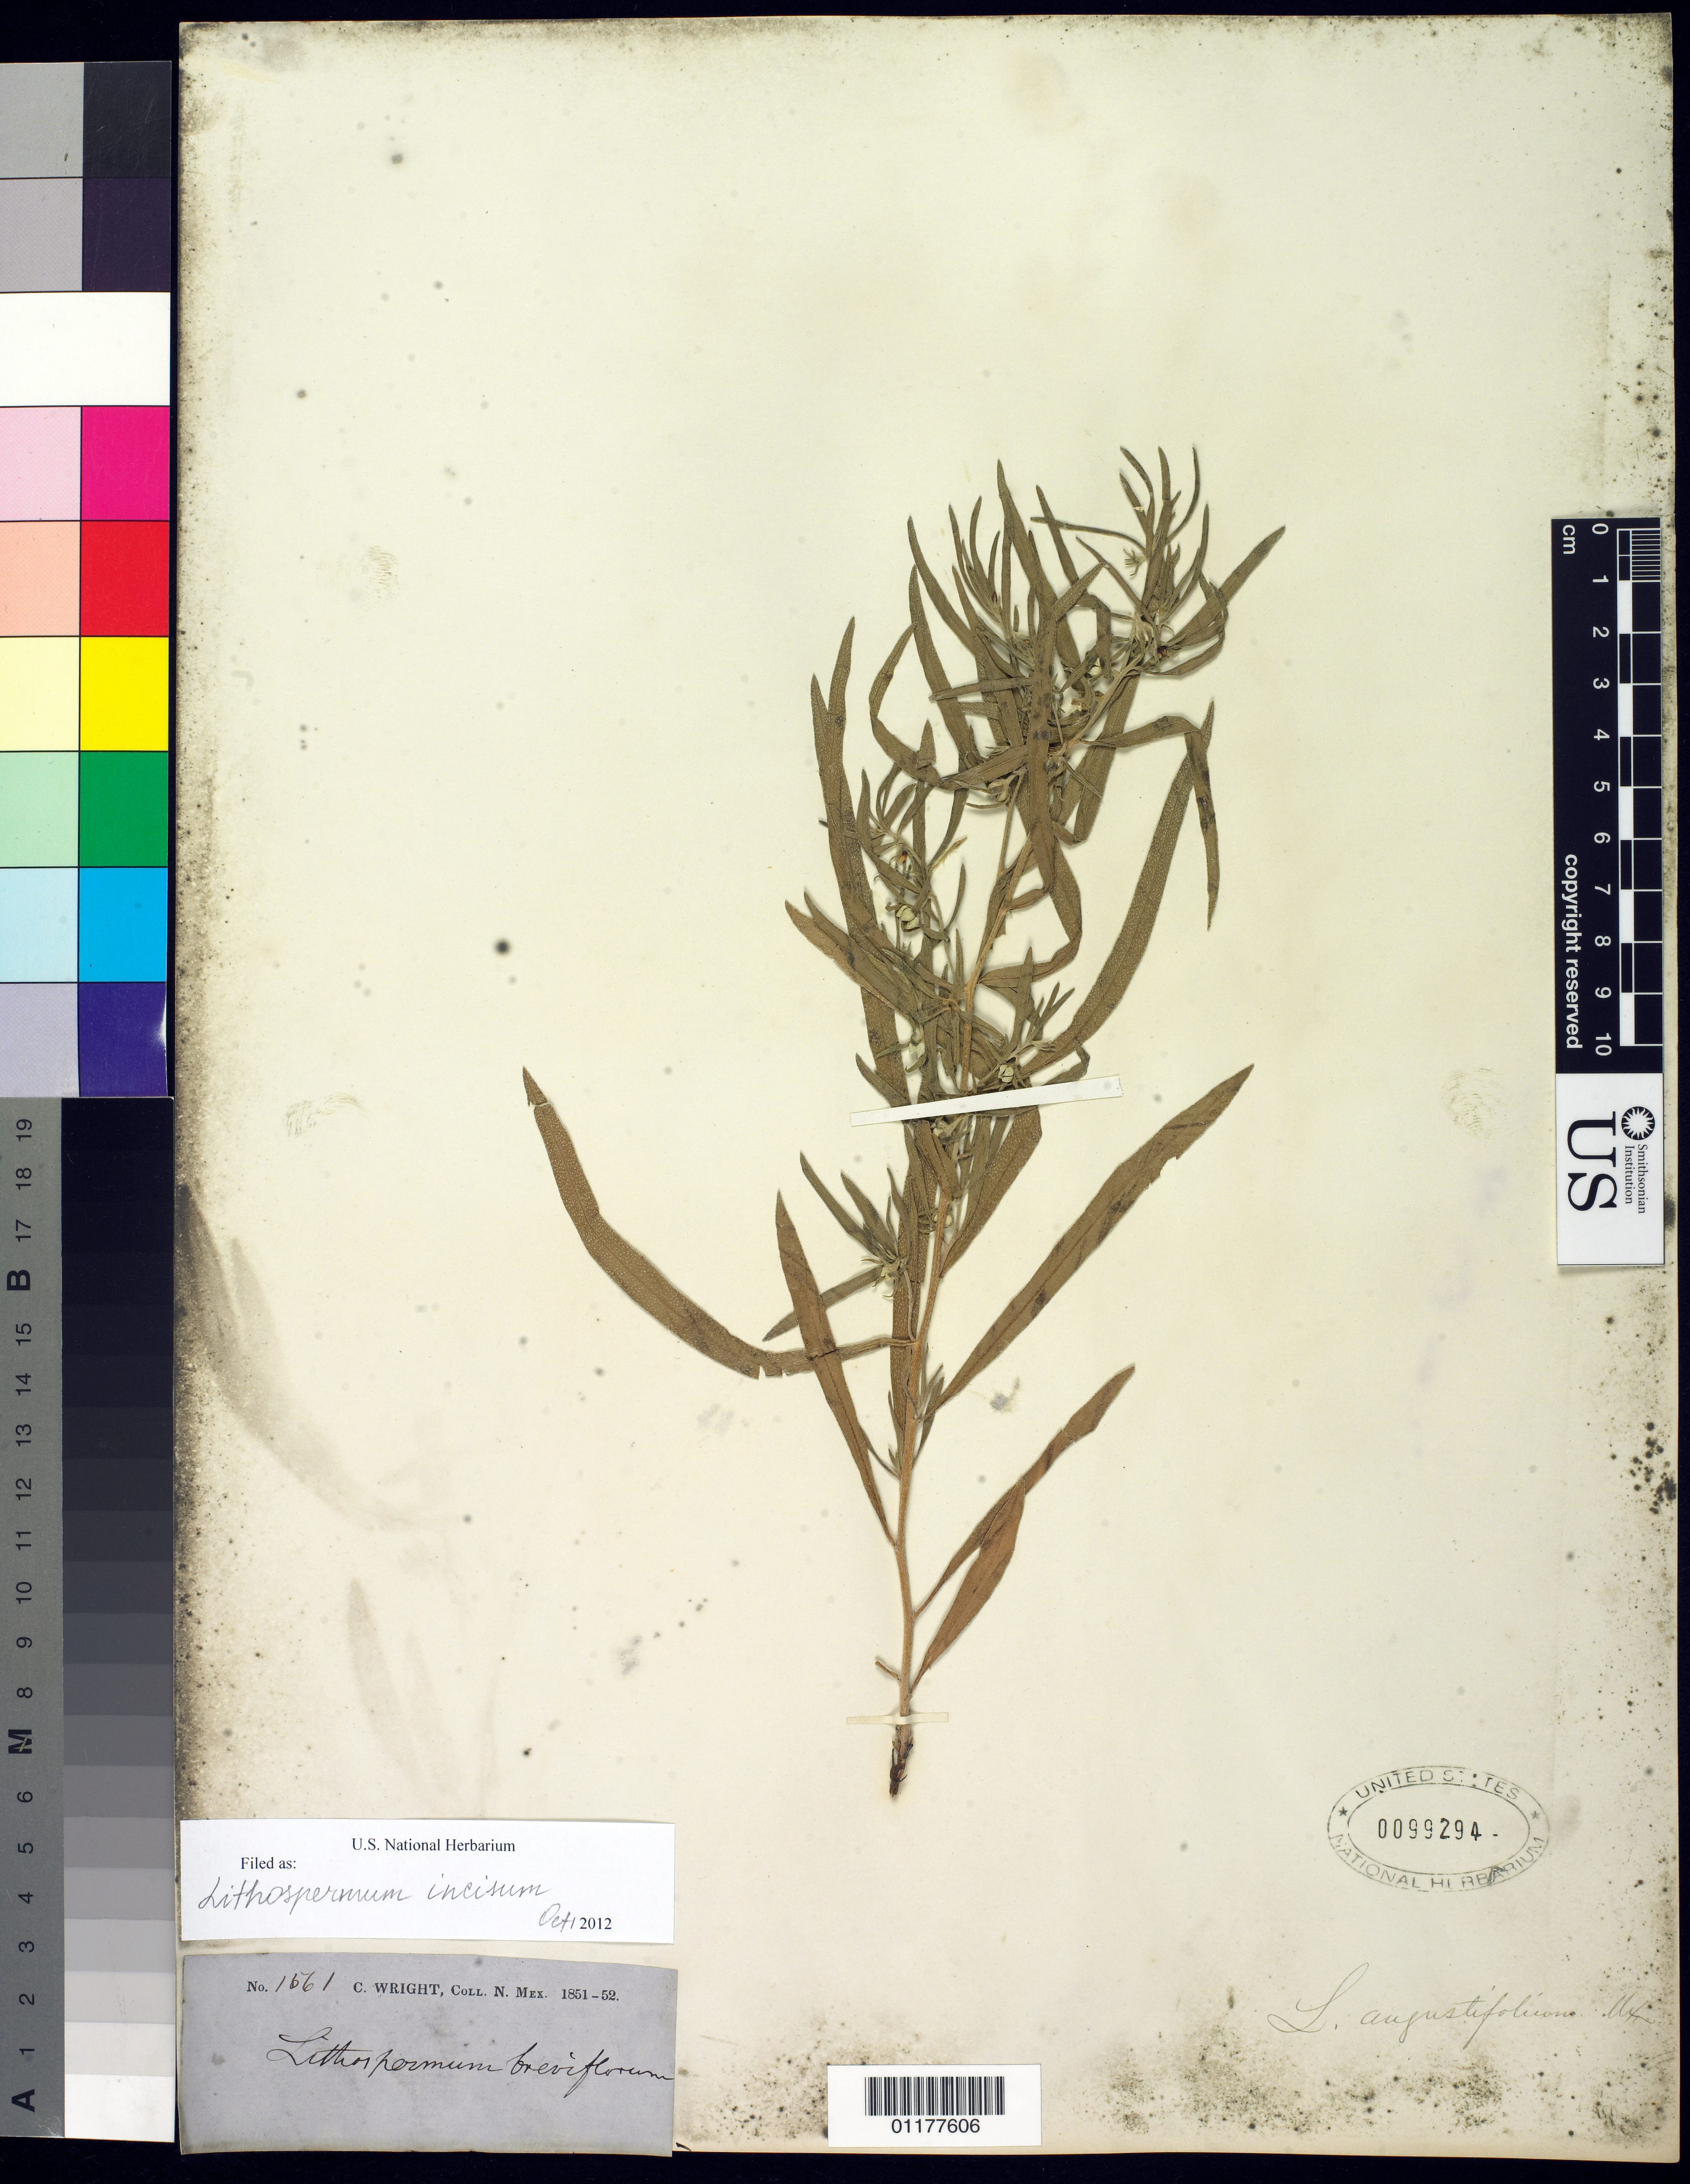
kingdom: Plantae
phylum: Tracheophyta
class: Magnoliopsida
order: Boraginales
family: Boraginaceae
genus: Lithospermum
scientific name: Lithospermum incisum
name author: Lehm.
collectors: C. Wright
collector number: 1561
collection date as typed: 1851 to -- --- 1852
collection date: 1851/1852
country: United States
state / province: New Mexico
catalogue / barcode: US 99294